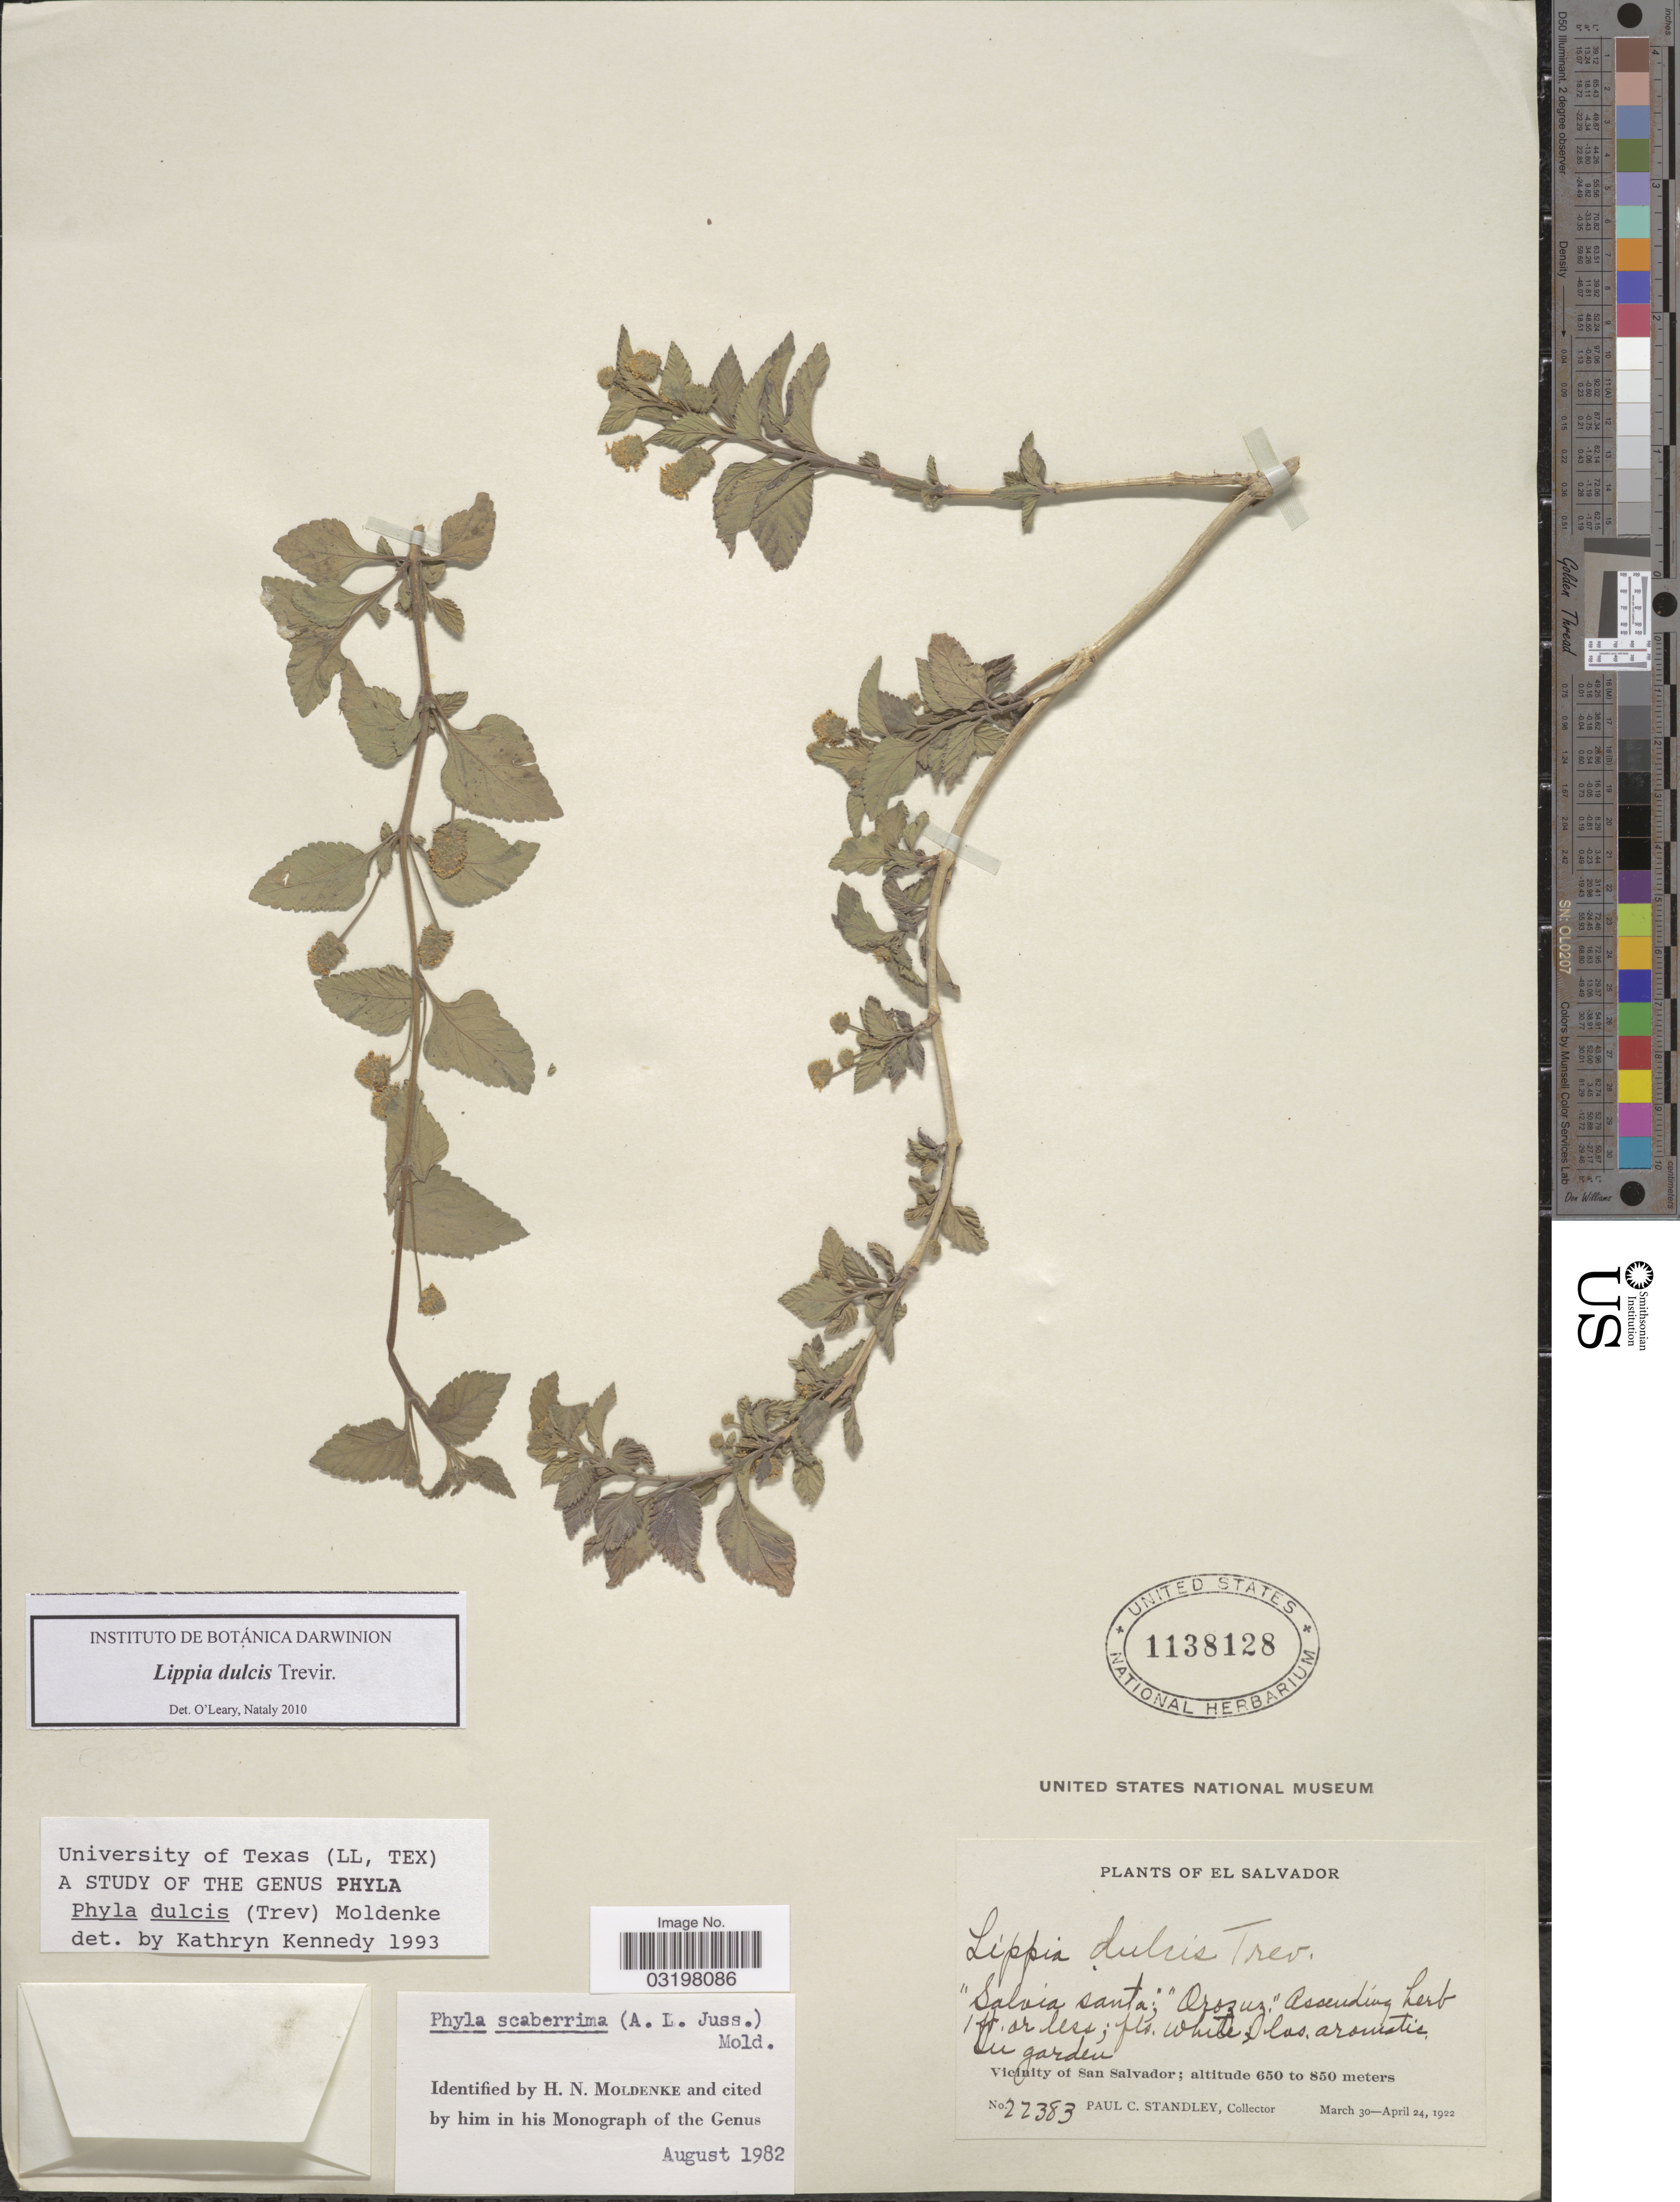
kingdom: Plantae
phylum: Tracheophyta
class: Magnoliopsida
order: Lamiales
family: Verbenaceae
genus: Lippia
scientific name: Lippia dulcis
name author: Trevis.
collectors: P. C. Standley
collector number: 22383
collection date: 1922-03-30/1922-04-24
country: El Salvador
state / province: San Salvador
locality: Vicinity of San Salvador.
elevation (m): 650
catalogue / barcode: US 1138128